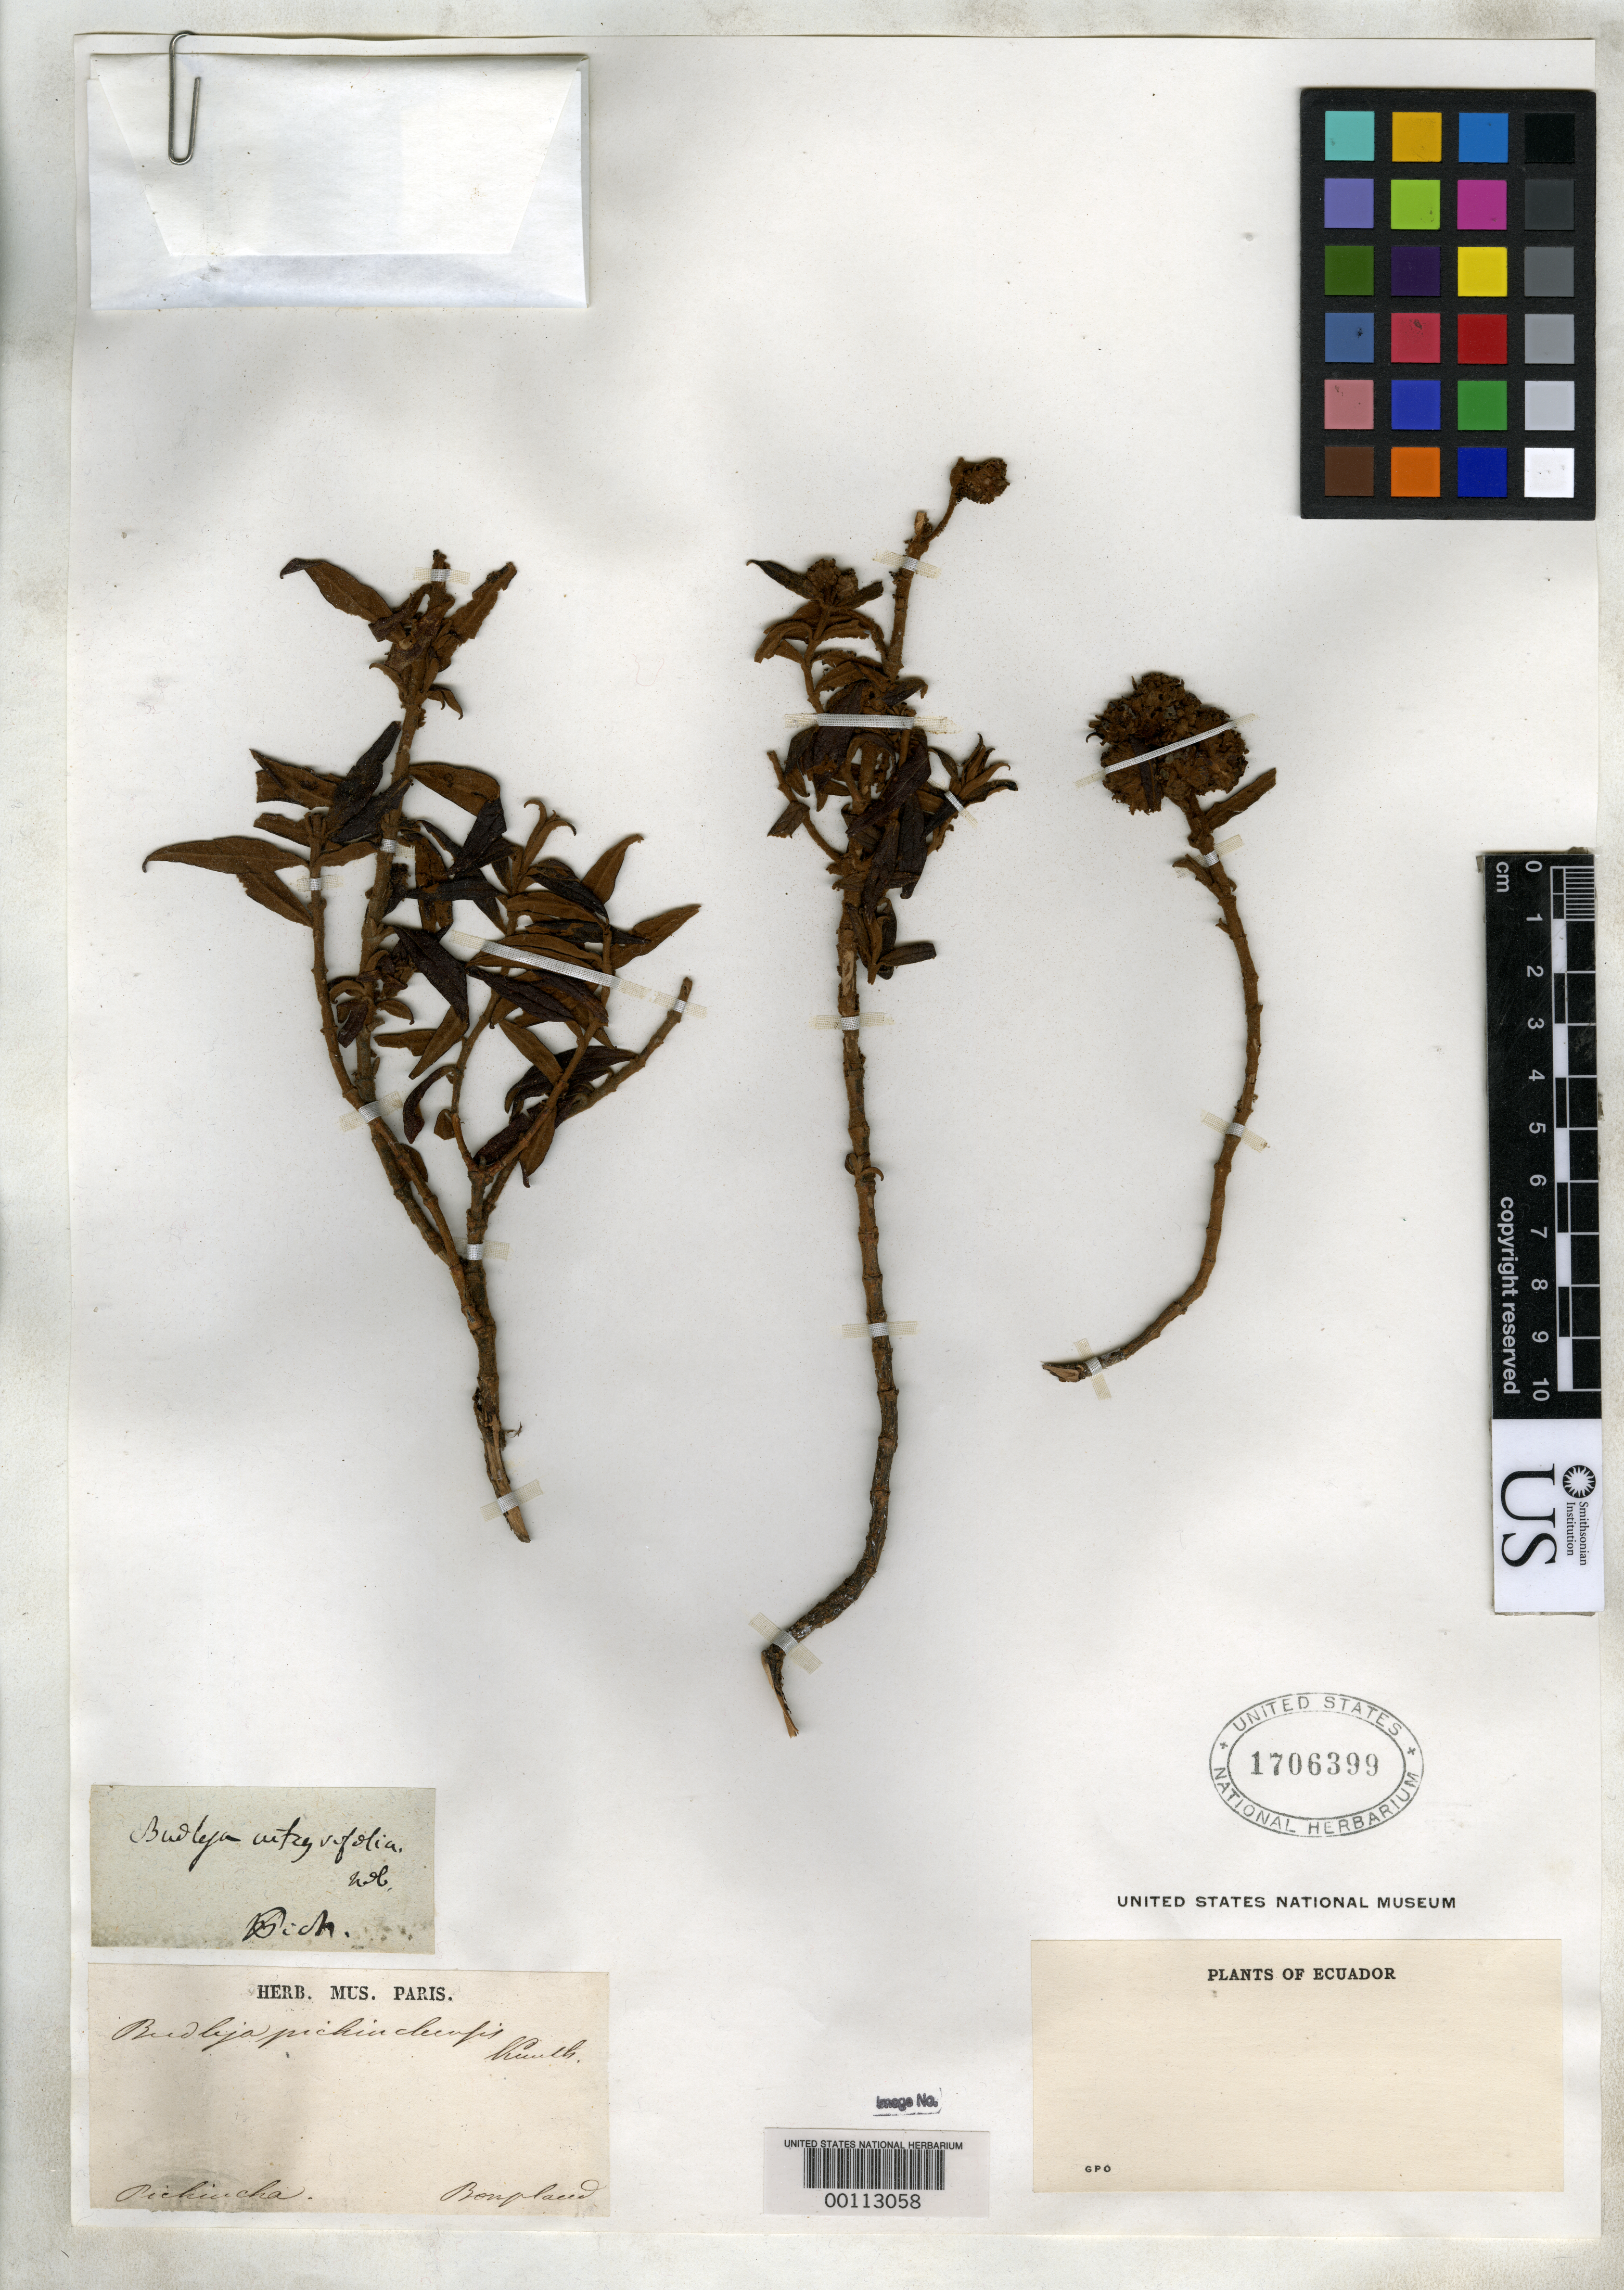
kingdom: Plantae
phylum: Tracheophyta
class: Magnoliopsida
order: Lamiales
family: Scrophulariaceae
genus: Buddleja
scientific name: Buddleja pichinchensis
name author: Kunth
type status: Type Collection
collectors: F. W. Humboldt & A. J. A. Bonpland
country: Ecuador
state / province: Pichincha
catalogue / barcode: US 1706399